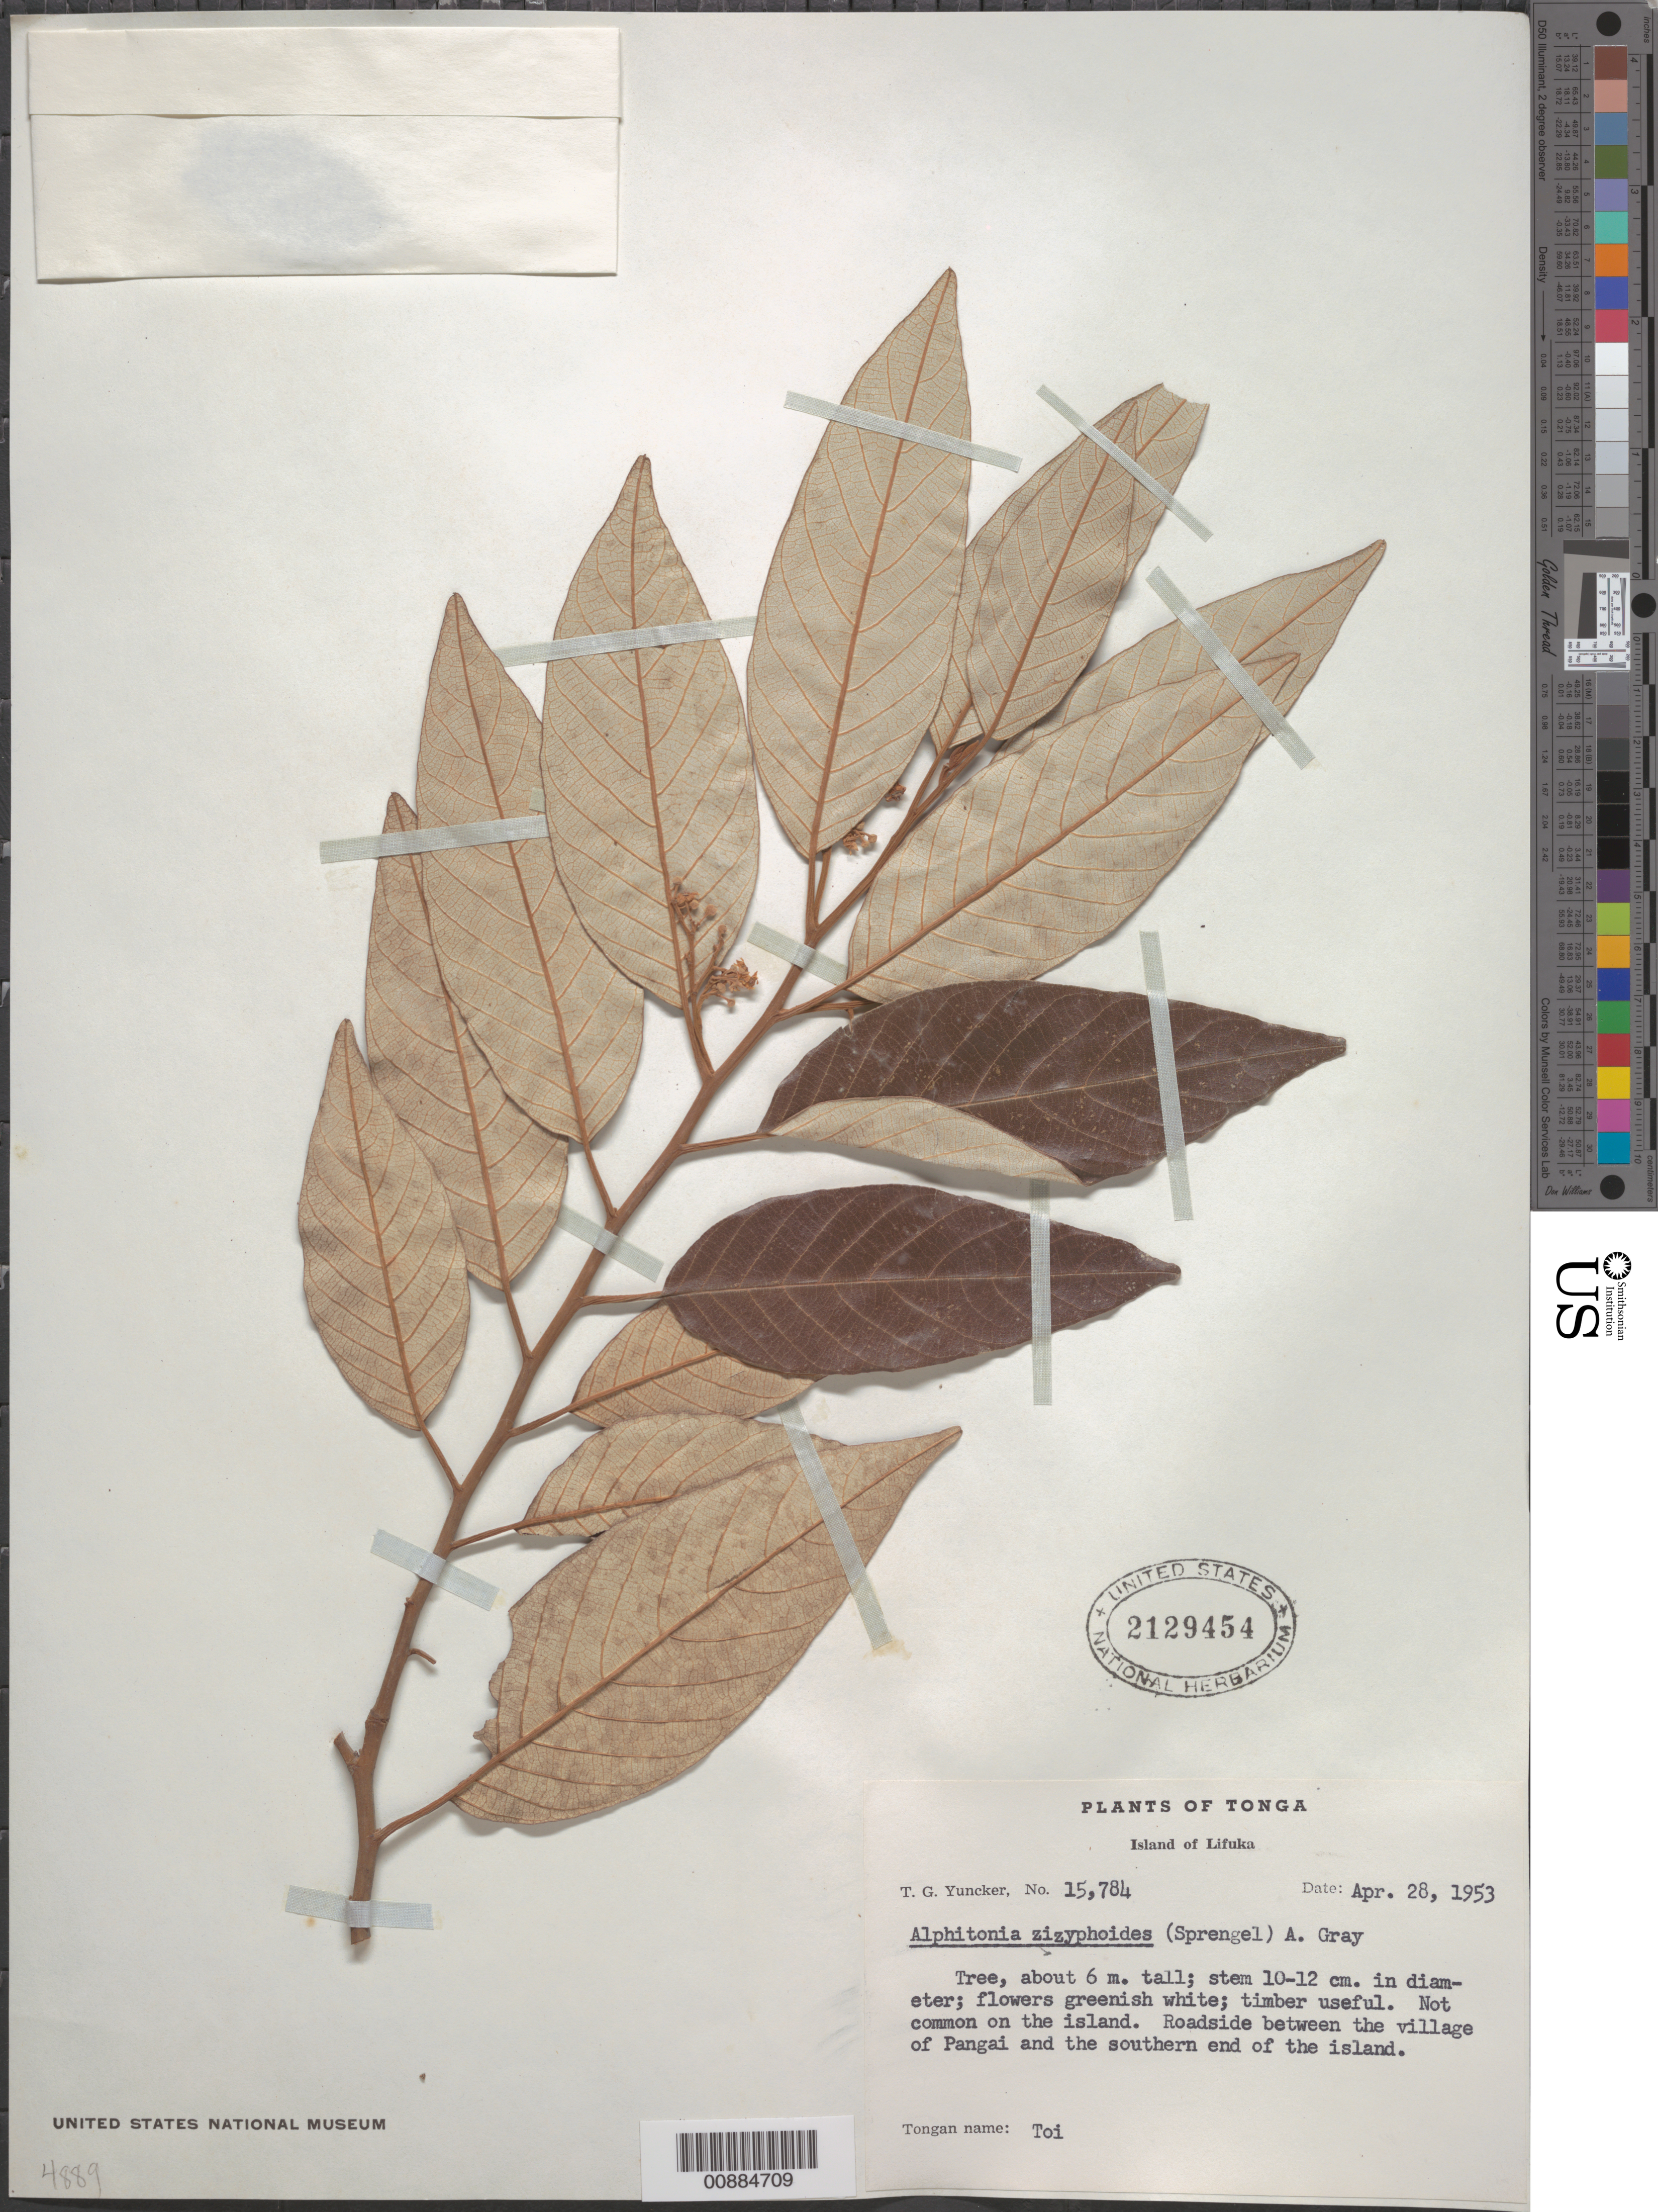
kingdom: Plantae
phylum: Tracheophyta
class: Magnoliopsida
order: Rosales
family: Rhamnaceae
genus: Alphitonia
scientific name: Alphitonia zizyphoides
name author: (Sol. ex Spreng.) A. Gray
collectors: T. G. Yuncker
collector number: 15784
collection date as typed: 28 Apr 1953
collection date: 1953-04-28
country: Tonga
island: Lifuka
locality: Roadside between the village of Pangai and the southern end of the island.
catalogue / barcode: US 2129454